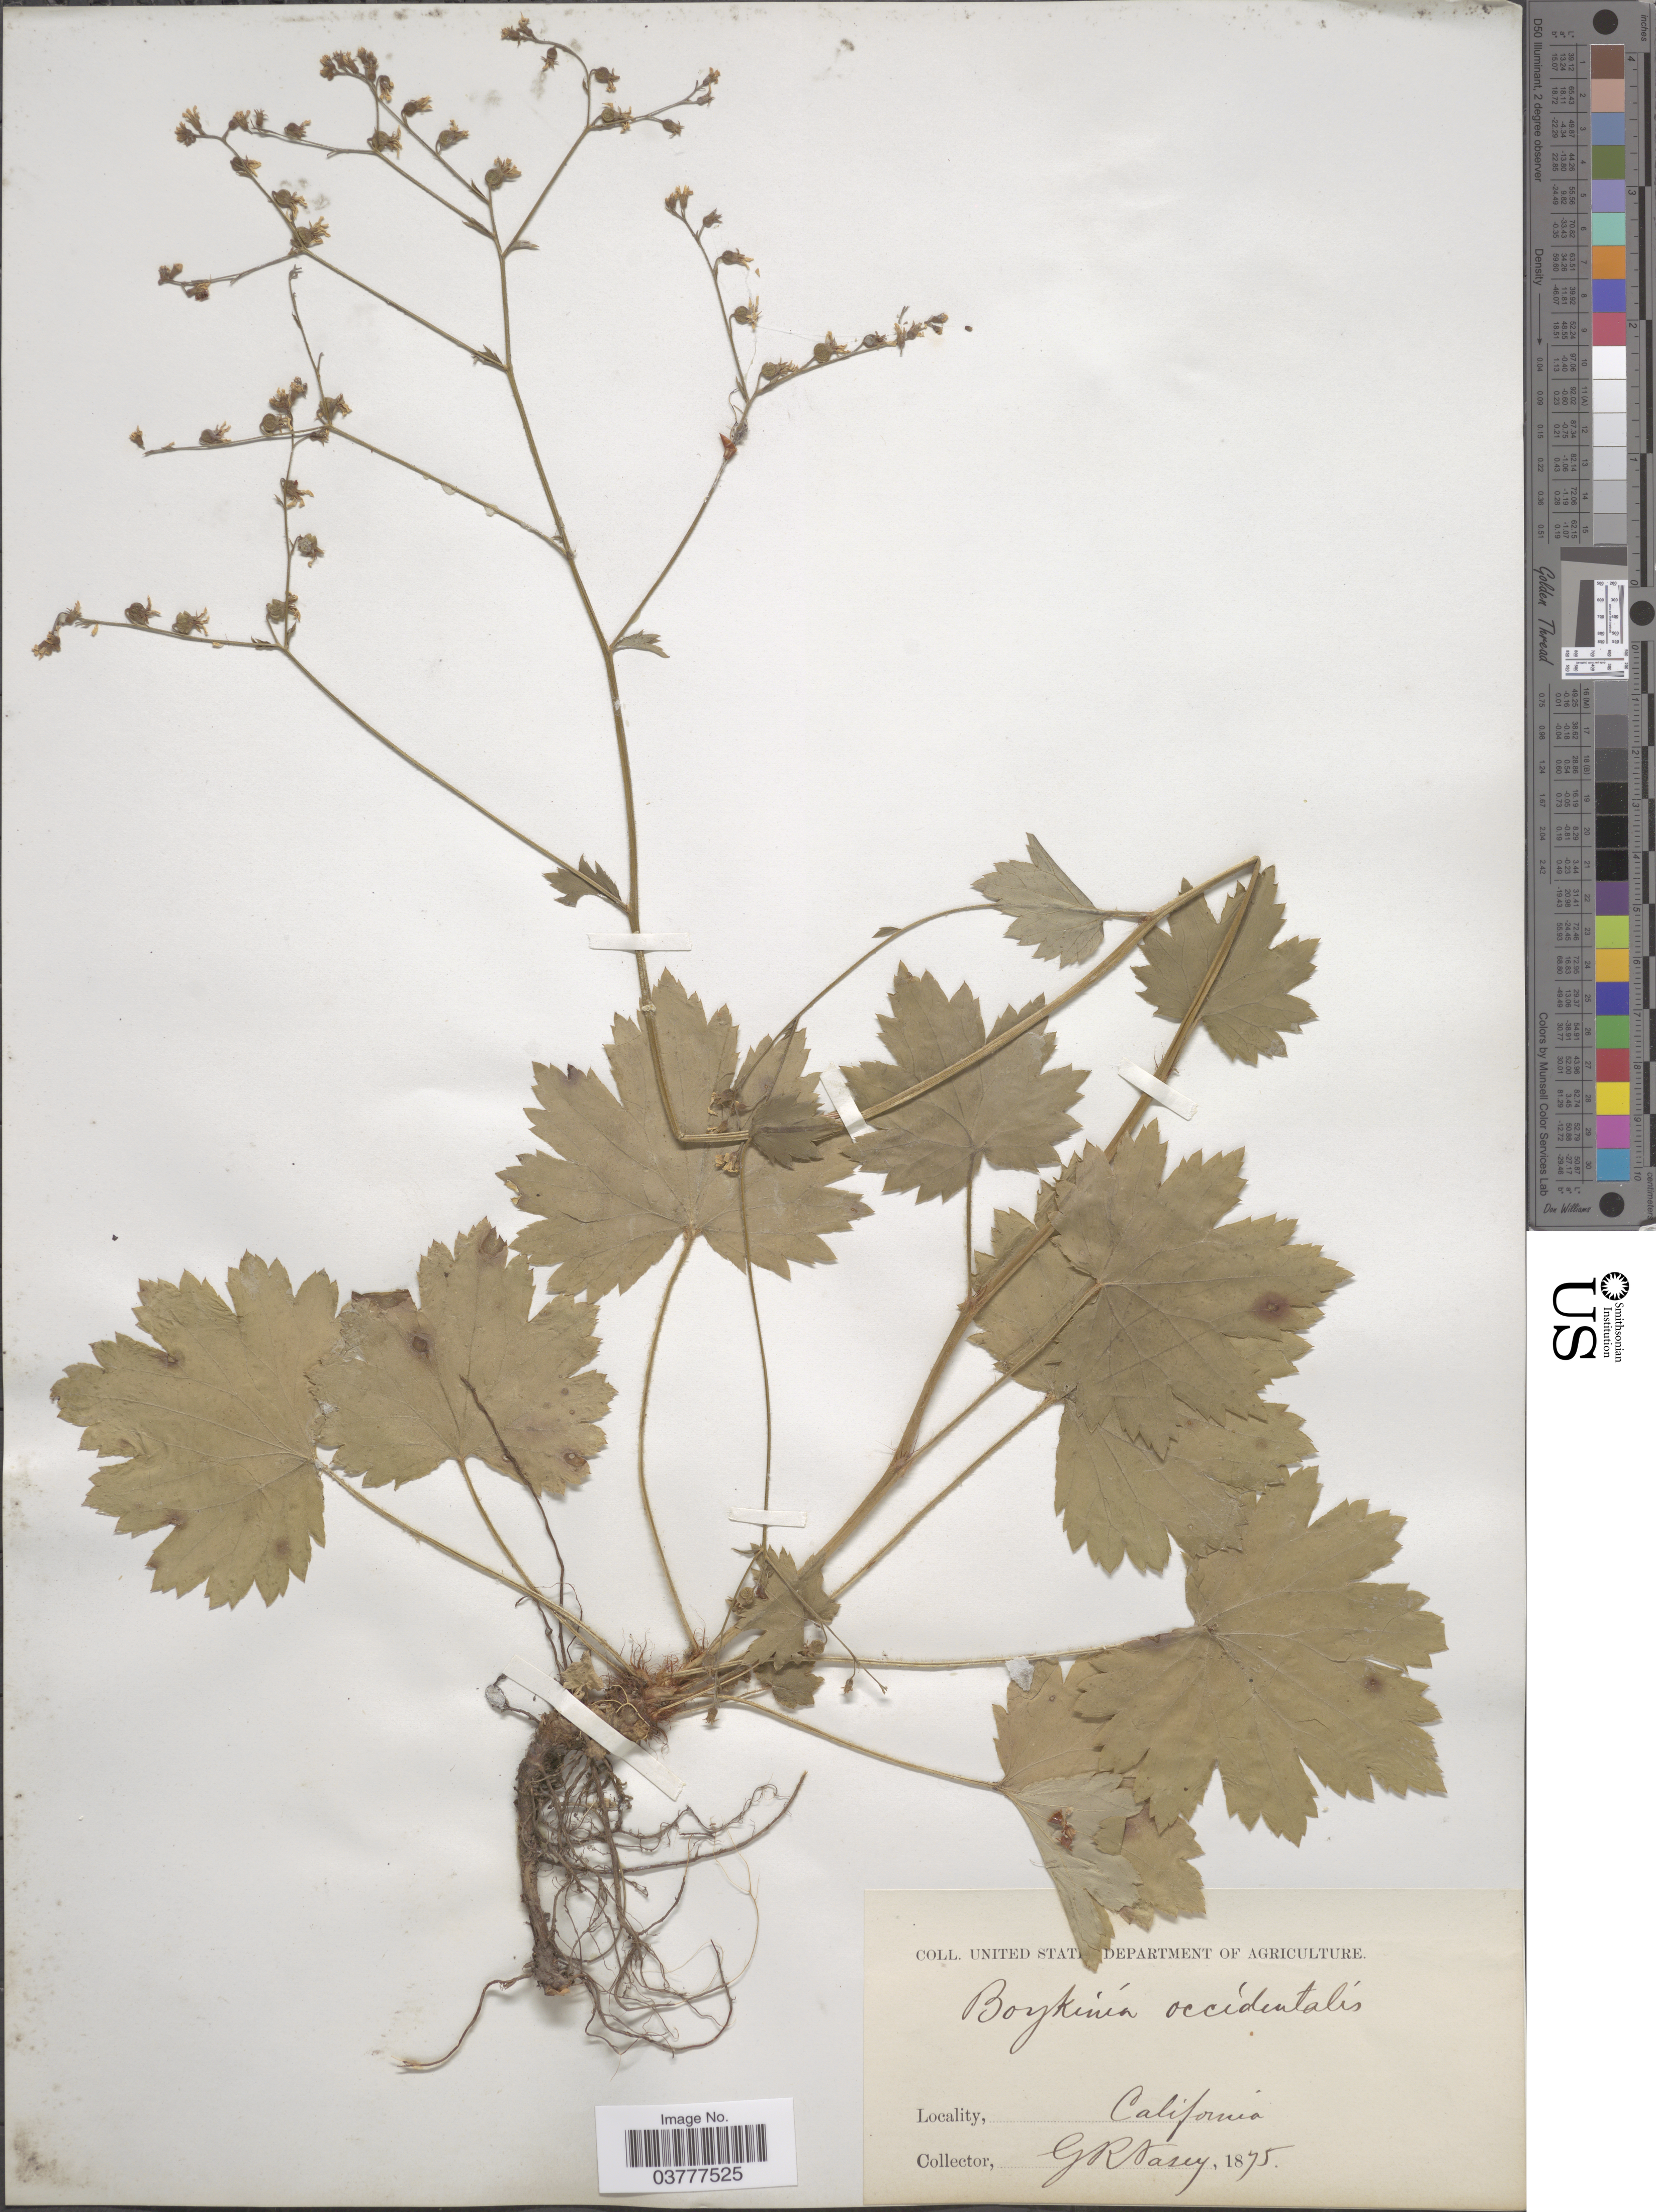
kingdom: Plantae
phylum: Tracheophyta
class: Magnoliopsida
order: Saxifragales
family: Saxifragaceae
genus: Boykinia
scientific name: Boykinia elata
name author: Greene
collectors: G. R. Vasey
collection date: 1875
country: United States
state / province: California